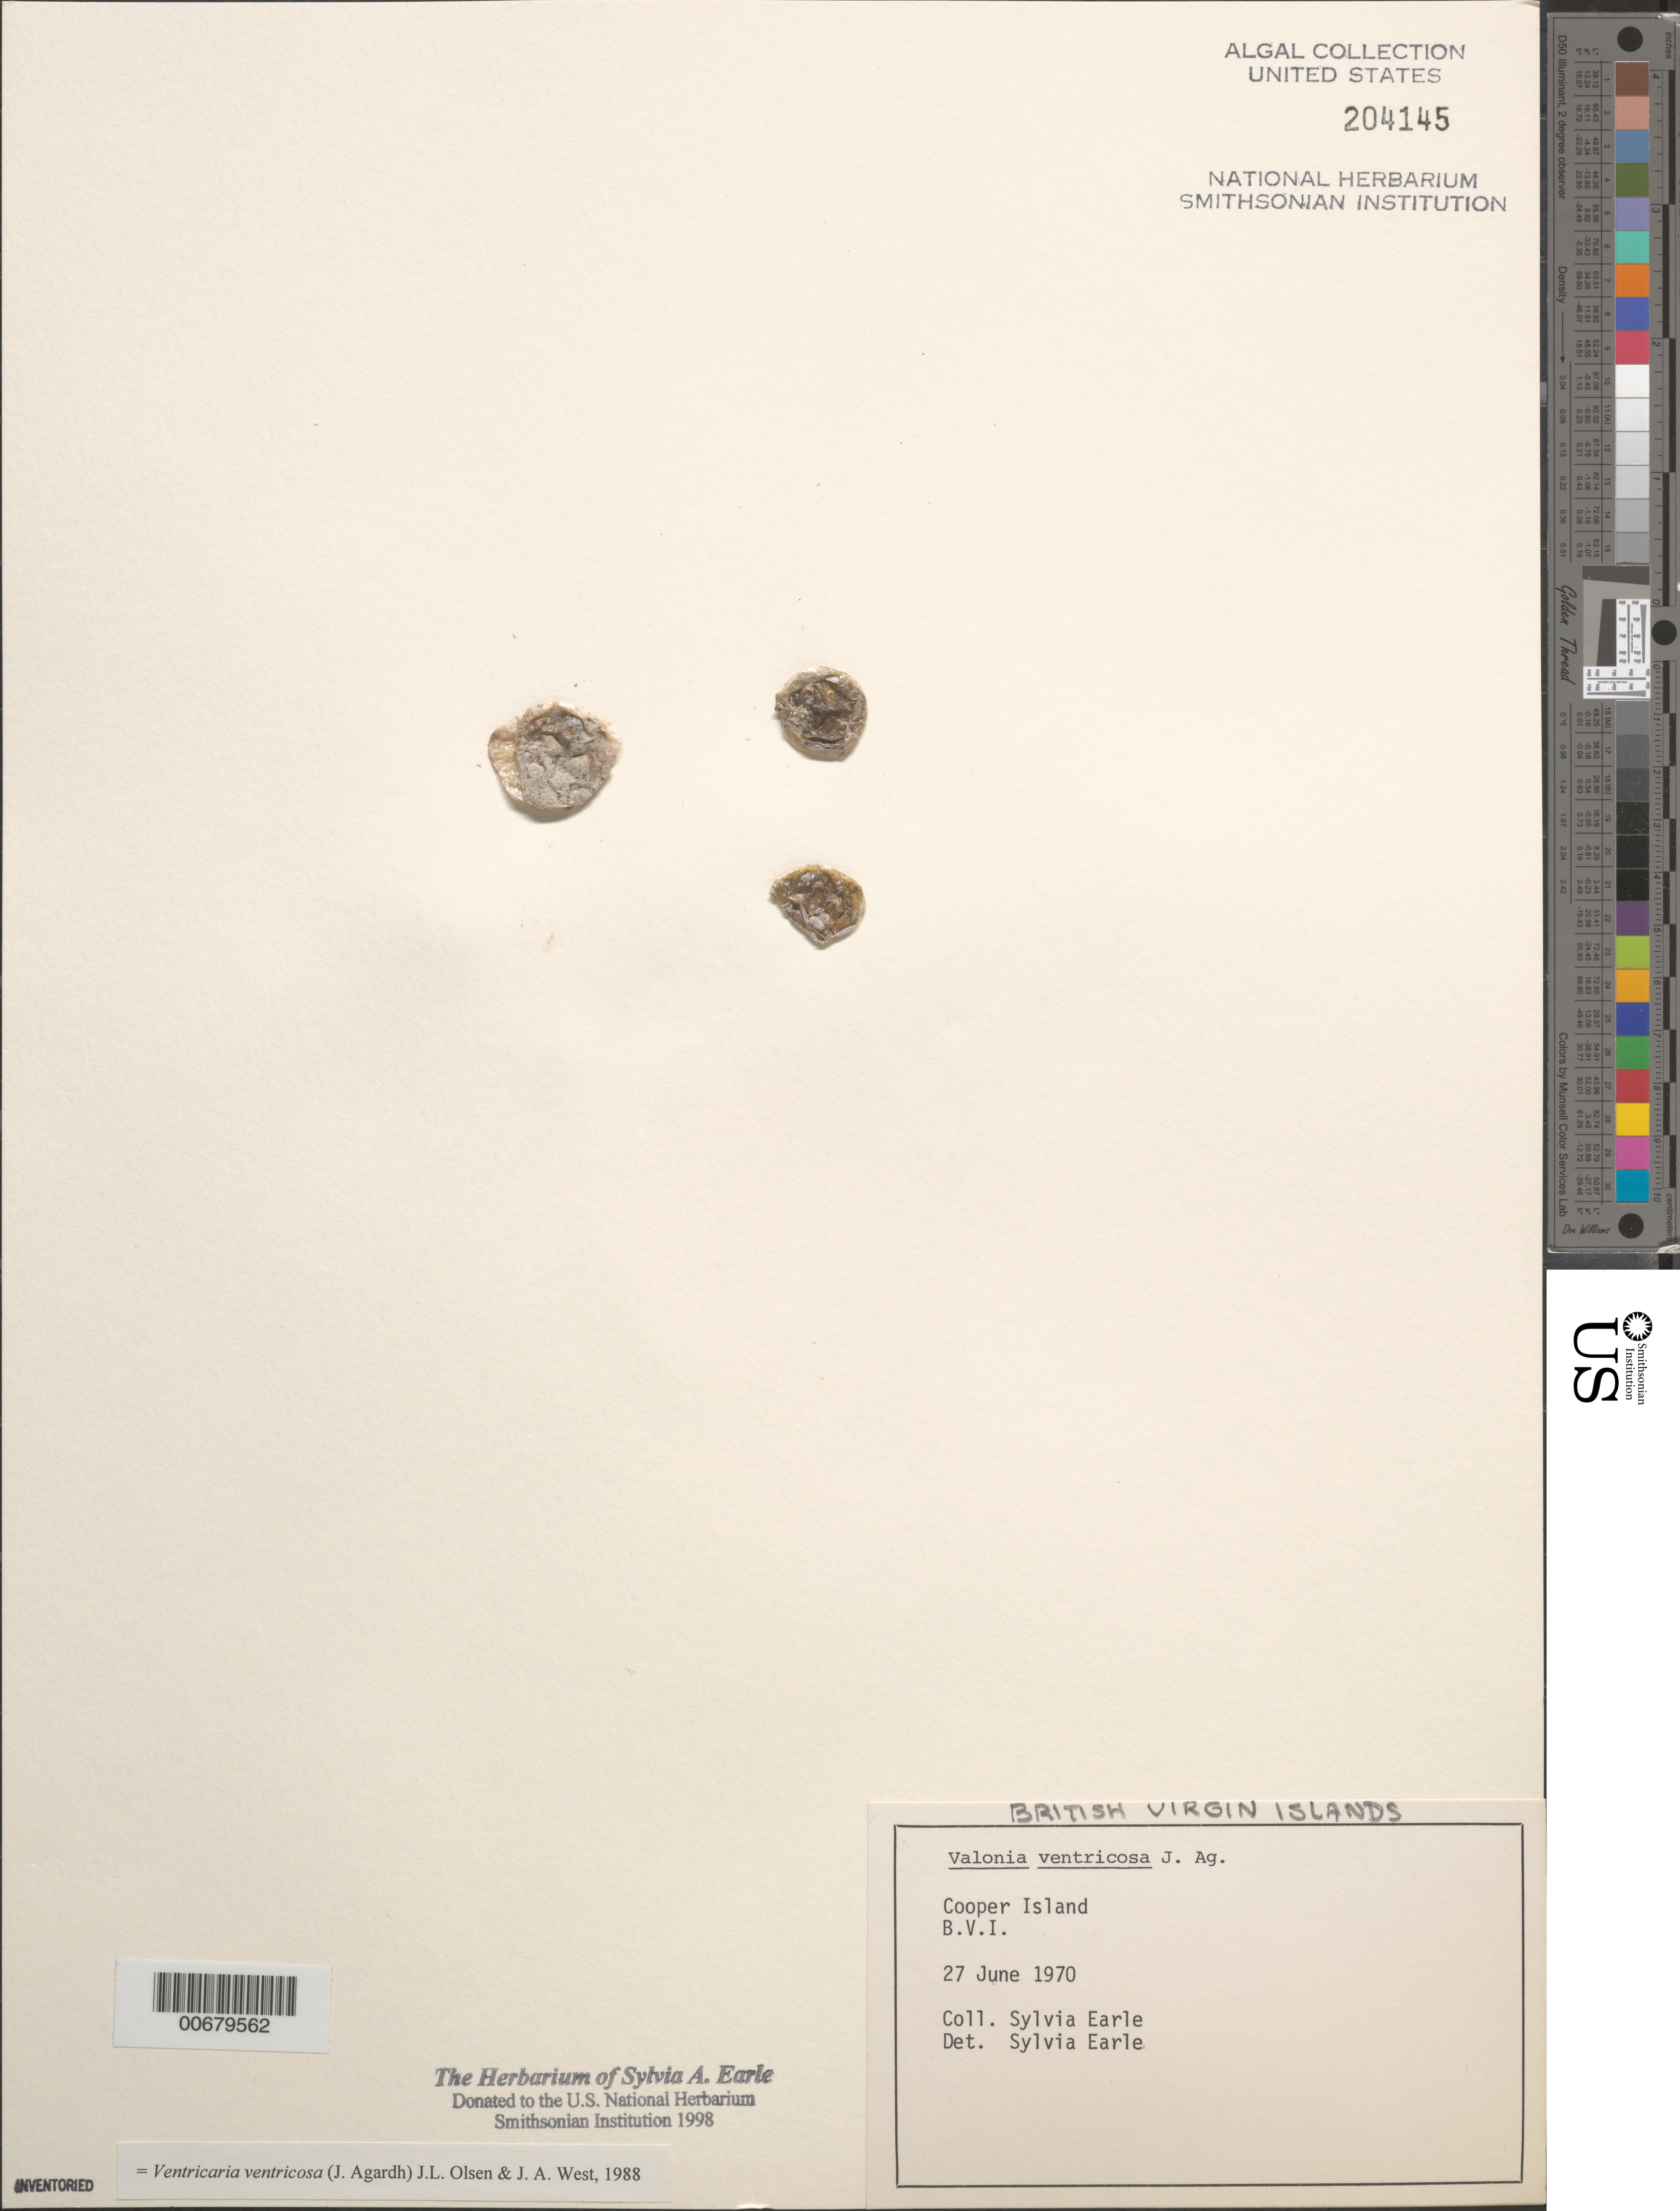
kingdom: Plantae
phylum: Chlorophyta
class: Ulvophyceae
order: Siphonocladales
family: Valoniaceae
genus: Valonia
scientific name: Valonia ventricosa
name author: J. Agardh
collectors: S. A. Earle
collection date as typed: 27 Jun 1970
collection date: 1970-06-27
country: British Virgin Islands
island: Cooper Island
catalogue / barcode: US 204145